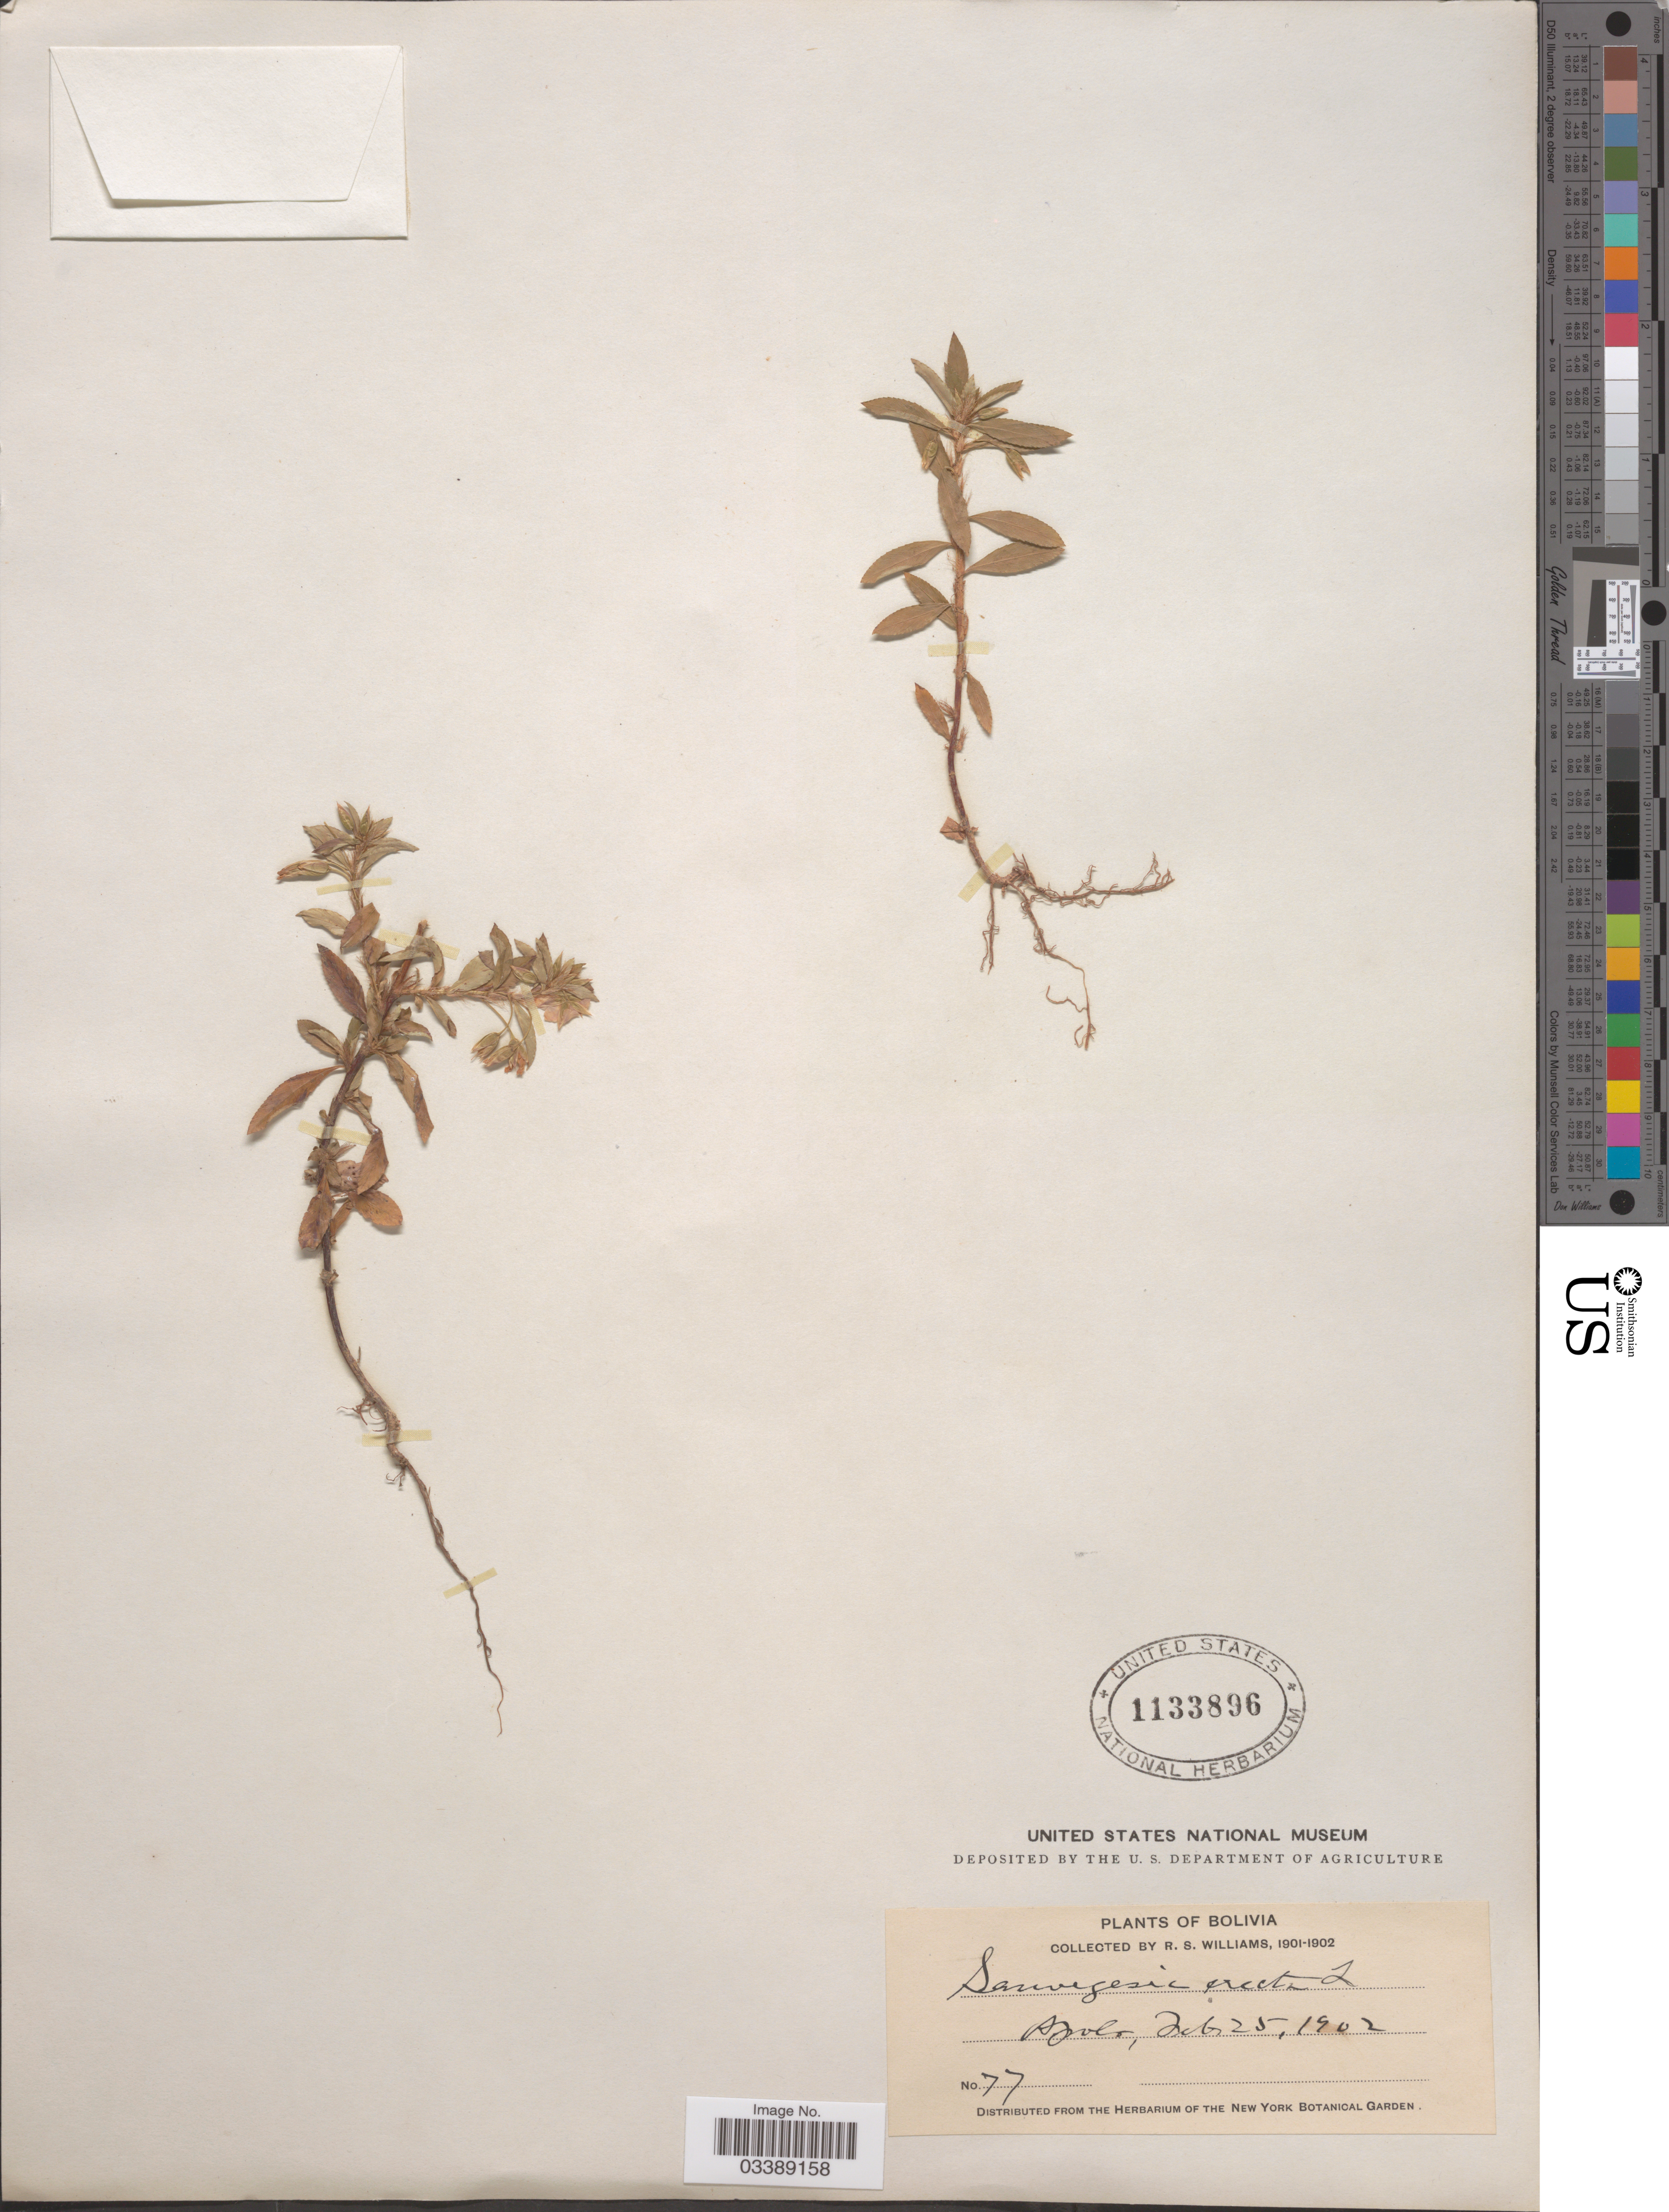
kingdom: Plantae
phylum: Tracheophyta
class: Magnoliopsida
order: Malpighiales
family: Ochnaceae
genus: Sauvagesia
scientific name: Sauvagesia erecta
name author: L.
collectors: R. S. Williams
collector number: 77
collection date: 1902-02-25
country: Bolivia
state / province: La Paz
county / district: Franz Tamayo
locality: Apolo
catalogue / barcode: US 1133896